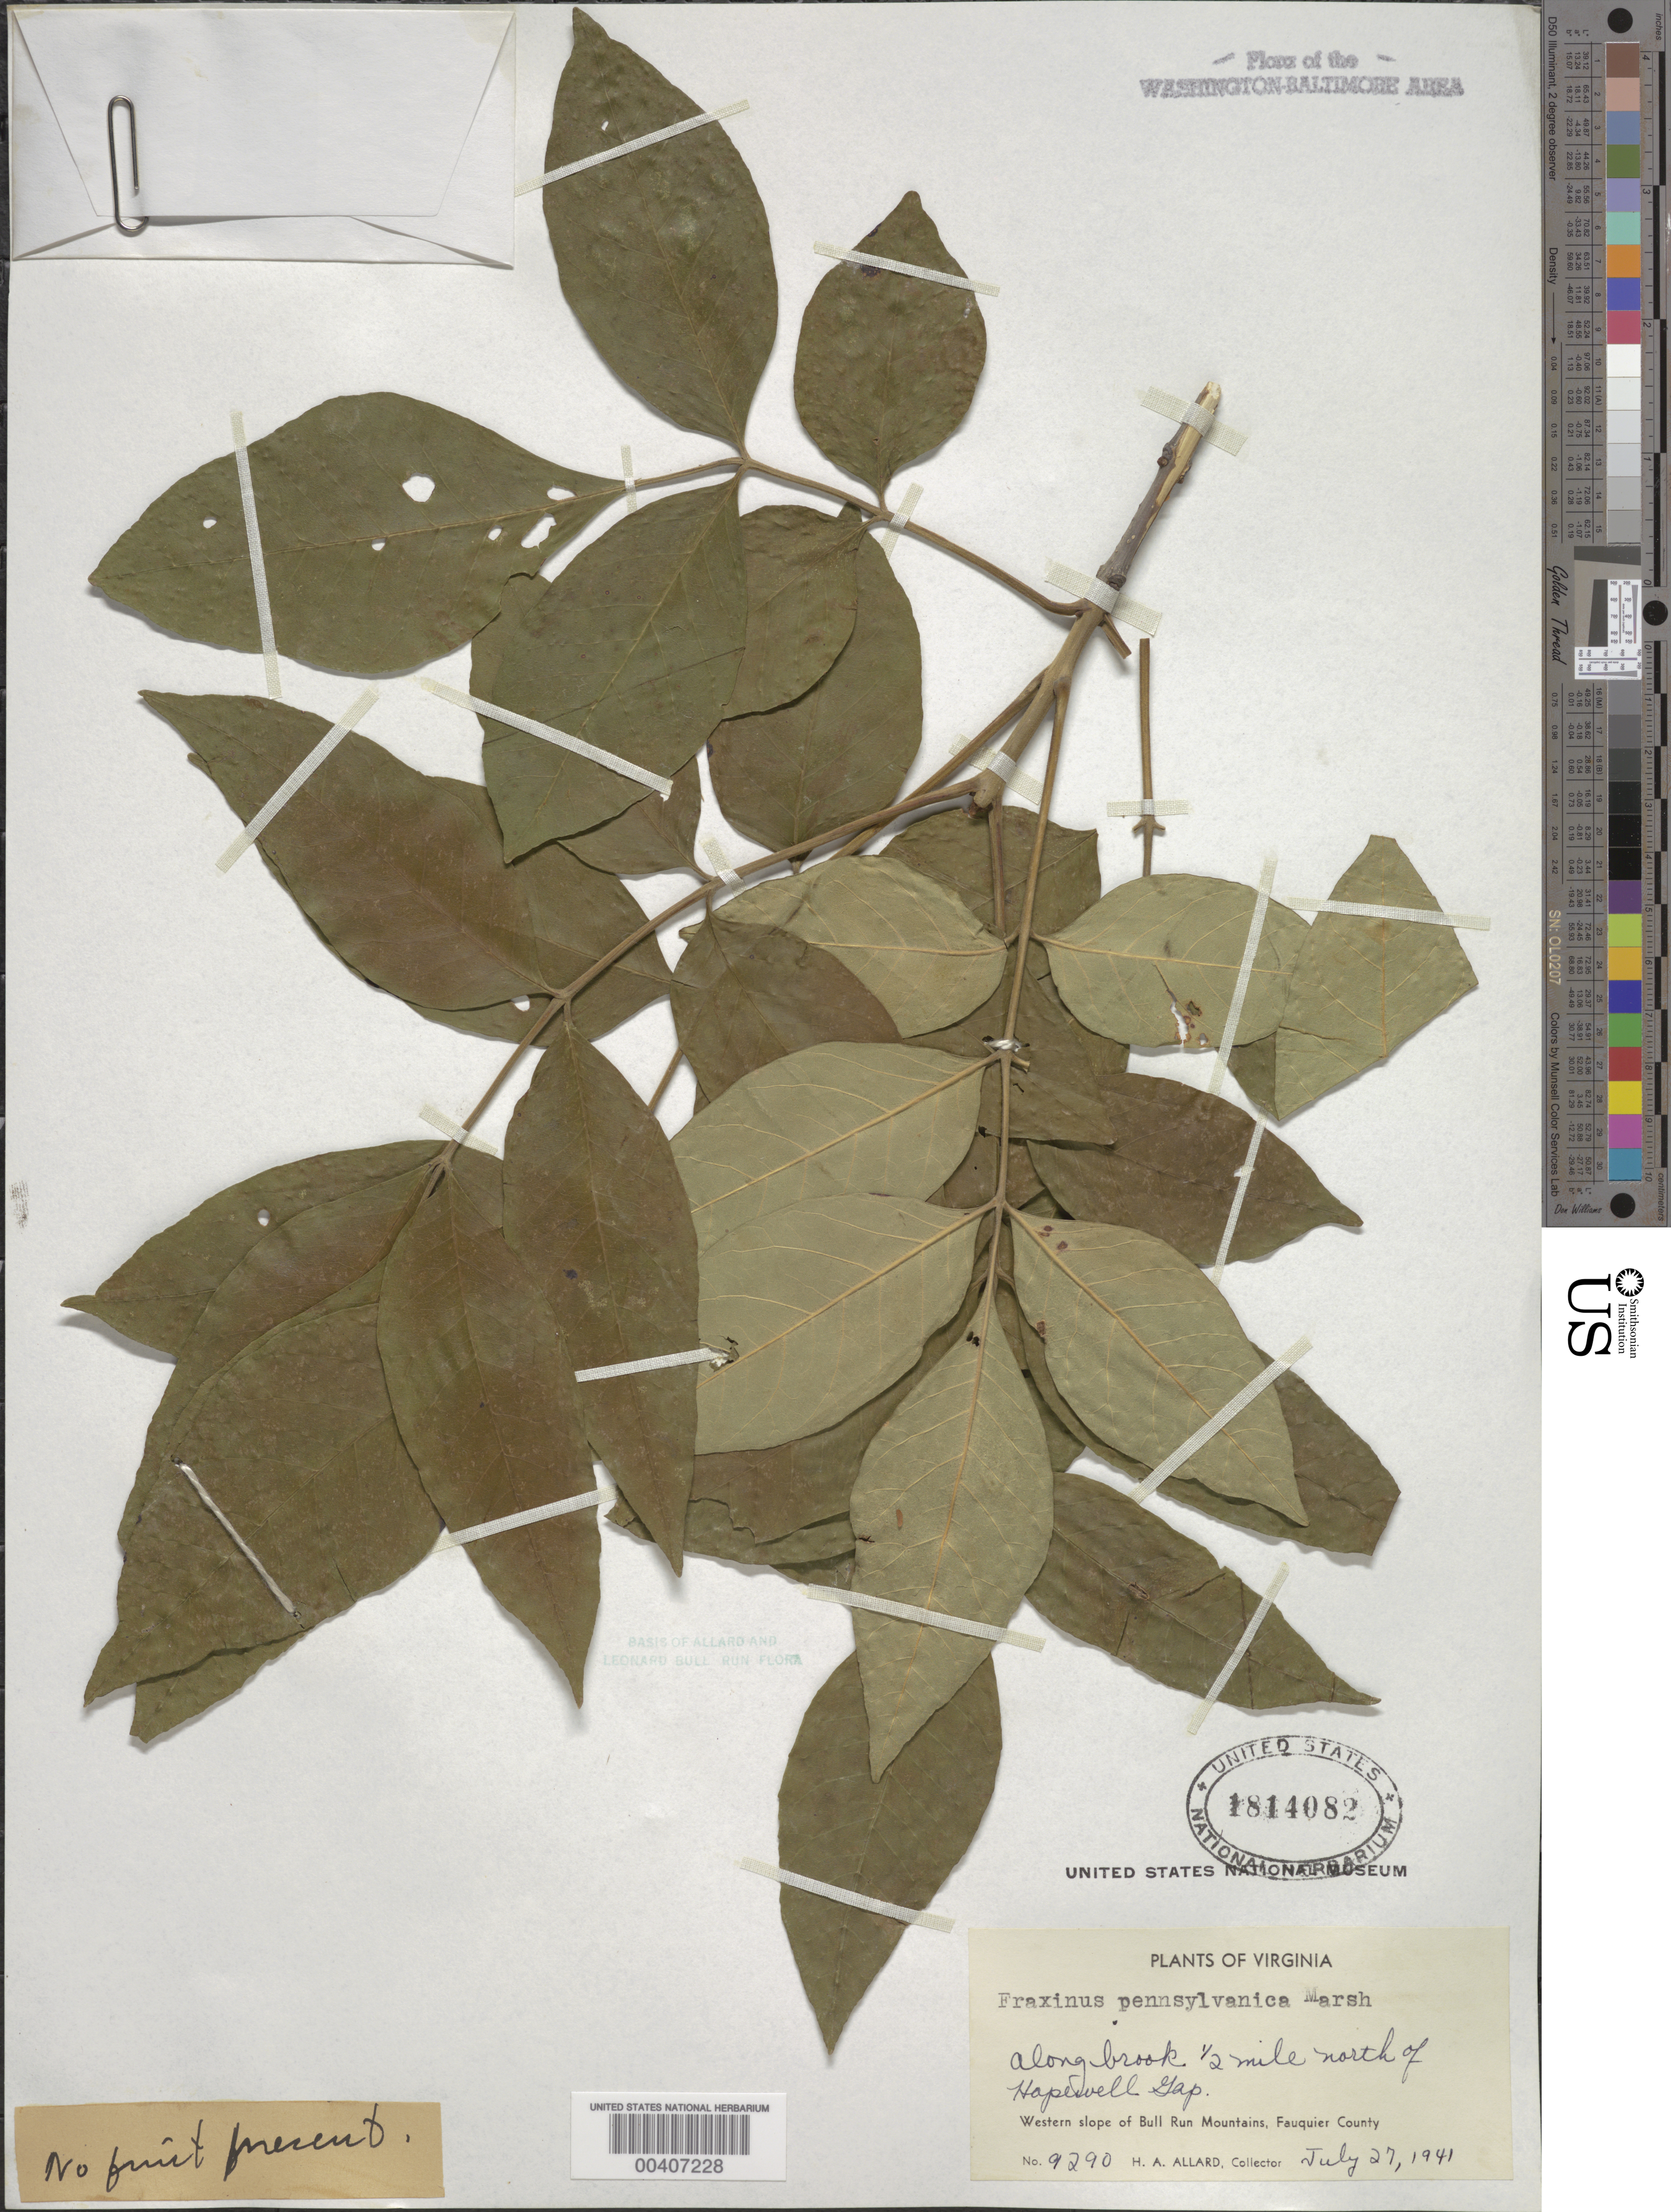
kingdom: Plantae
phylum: Tracheophyta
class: Magnoliopsida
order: Lamiales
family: Oleaceae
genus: Fraxinus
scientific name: Fraxinus pennsylvanica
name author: Marshall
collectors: H. A. Allard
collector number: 9290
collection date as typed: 27 Jul 1941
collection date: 1941-07-27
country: United States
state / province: Virginia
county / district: Fauquier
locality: N of Hopewell Gap, western slope of Bull Run Mts.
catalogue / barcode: US 1814082